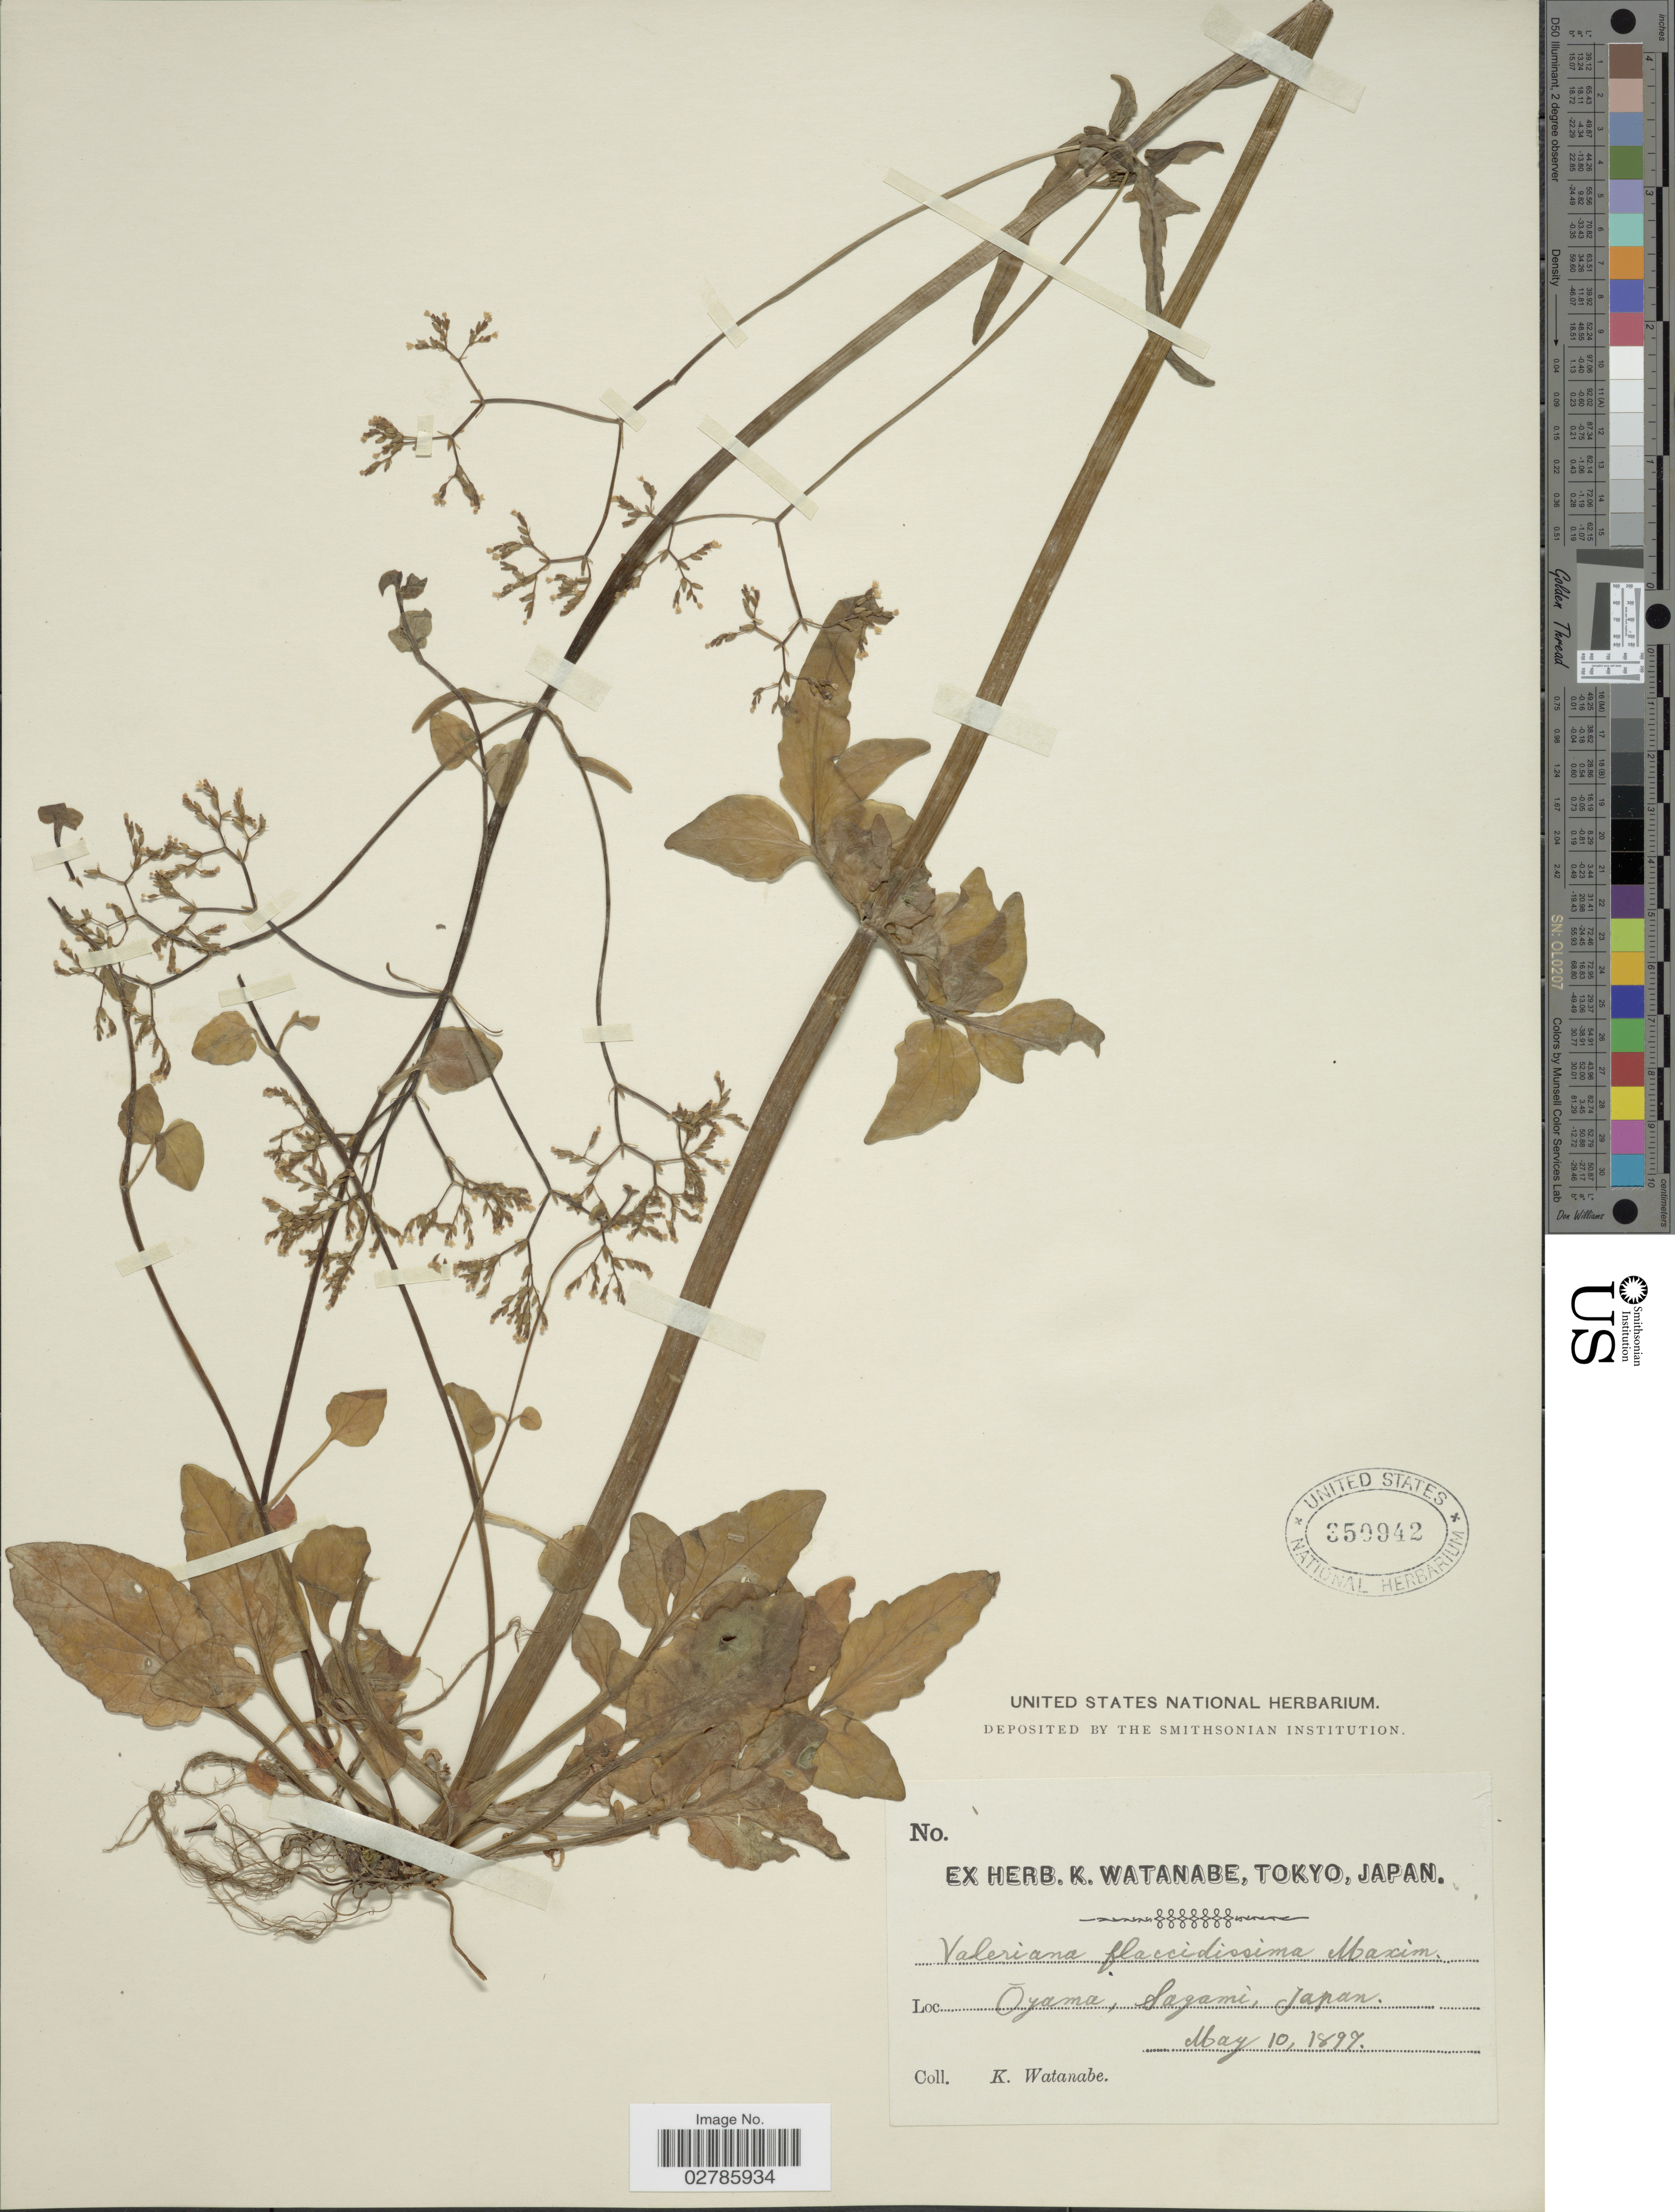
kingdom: Plantae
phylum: Tracheophyta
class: Magnoliopsida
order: Dipsacales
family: Caprifoliaceae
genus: Valeriana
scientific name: Valeriana flaccidissima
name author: Maxim.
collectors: K. Watanabe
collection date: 1897-05-10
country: Japan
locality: Oyama, Sagami.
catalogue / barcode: US 350942